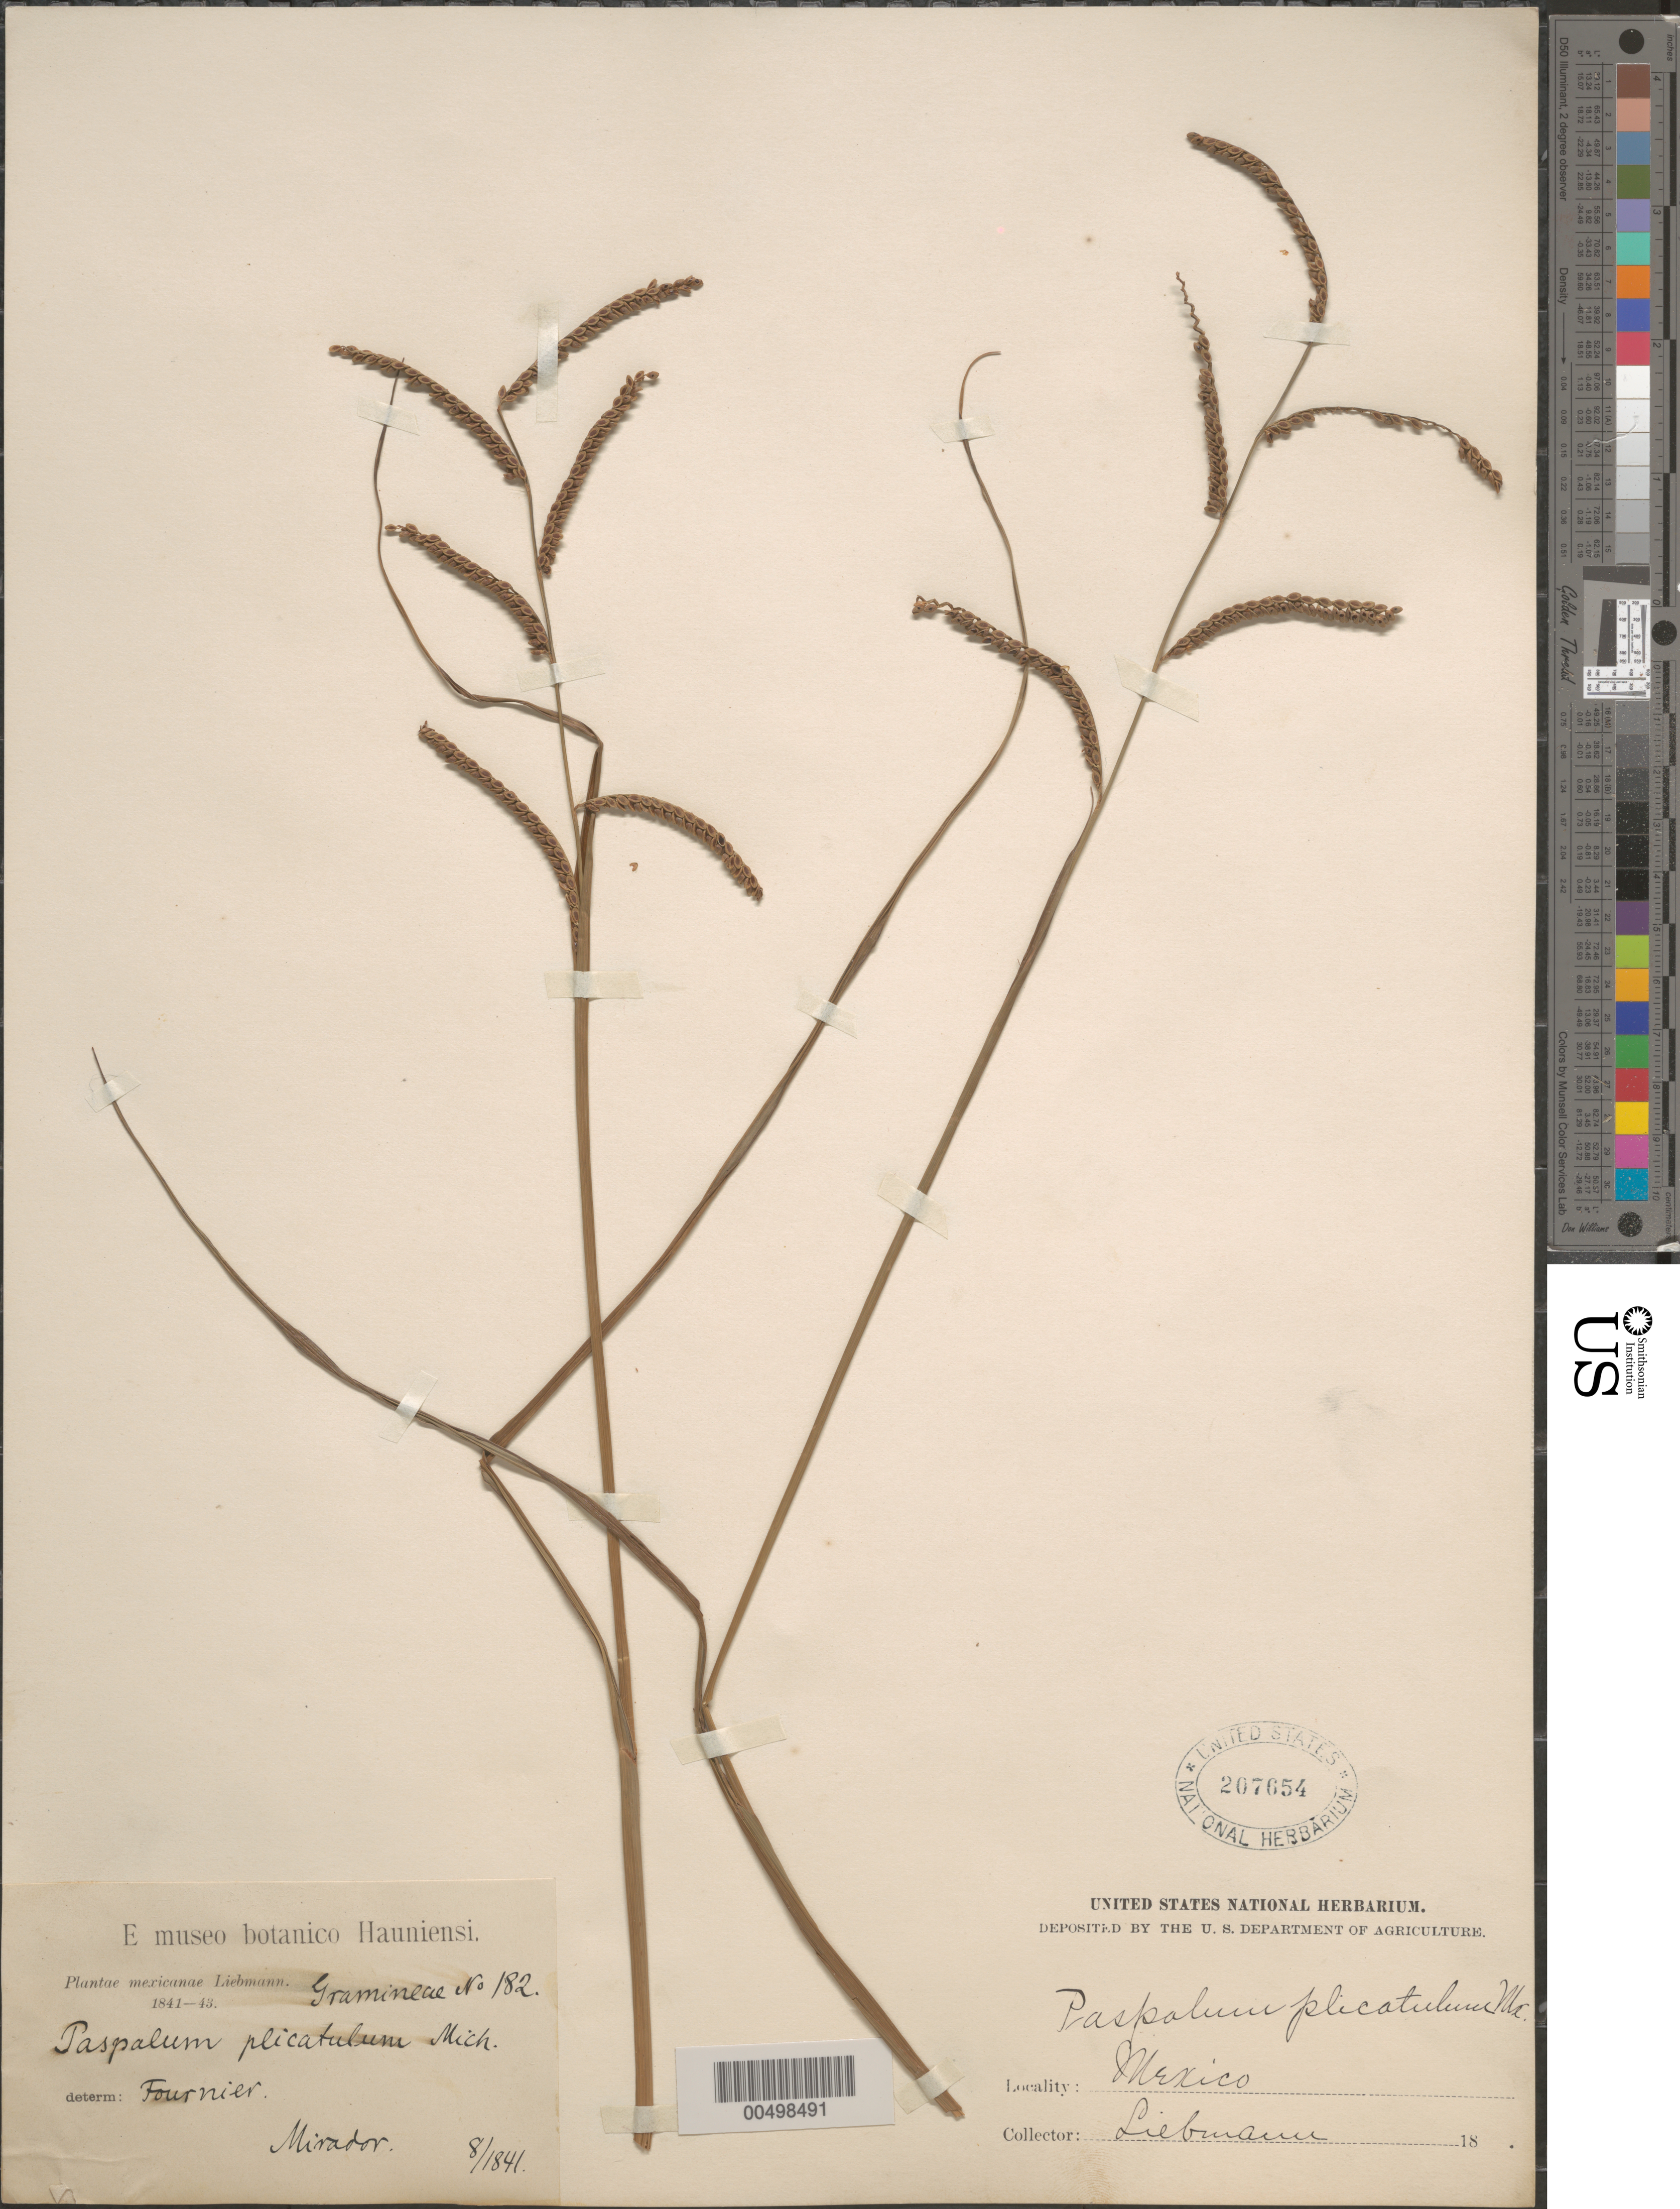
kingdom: Plantae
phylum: Tracheophyta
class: Liliopsida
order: Poales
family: Poaceae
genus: Paspalum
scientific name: Paspalum plicatulum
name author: Michx.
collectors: F. M. Liebmann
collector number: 182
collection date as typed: Aug 1841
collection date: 1841-08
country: Mexico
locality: Mirador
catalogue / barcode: US 207654